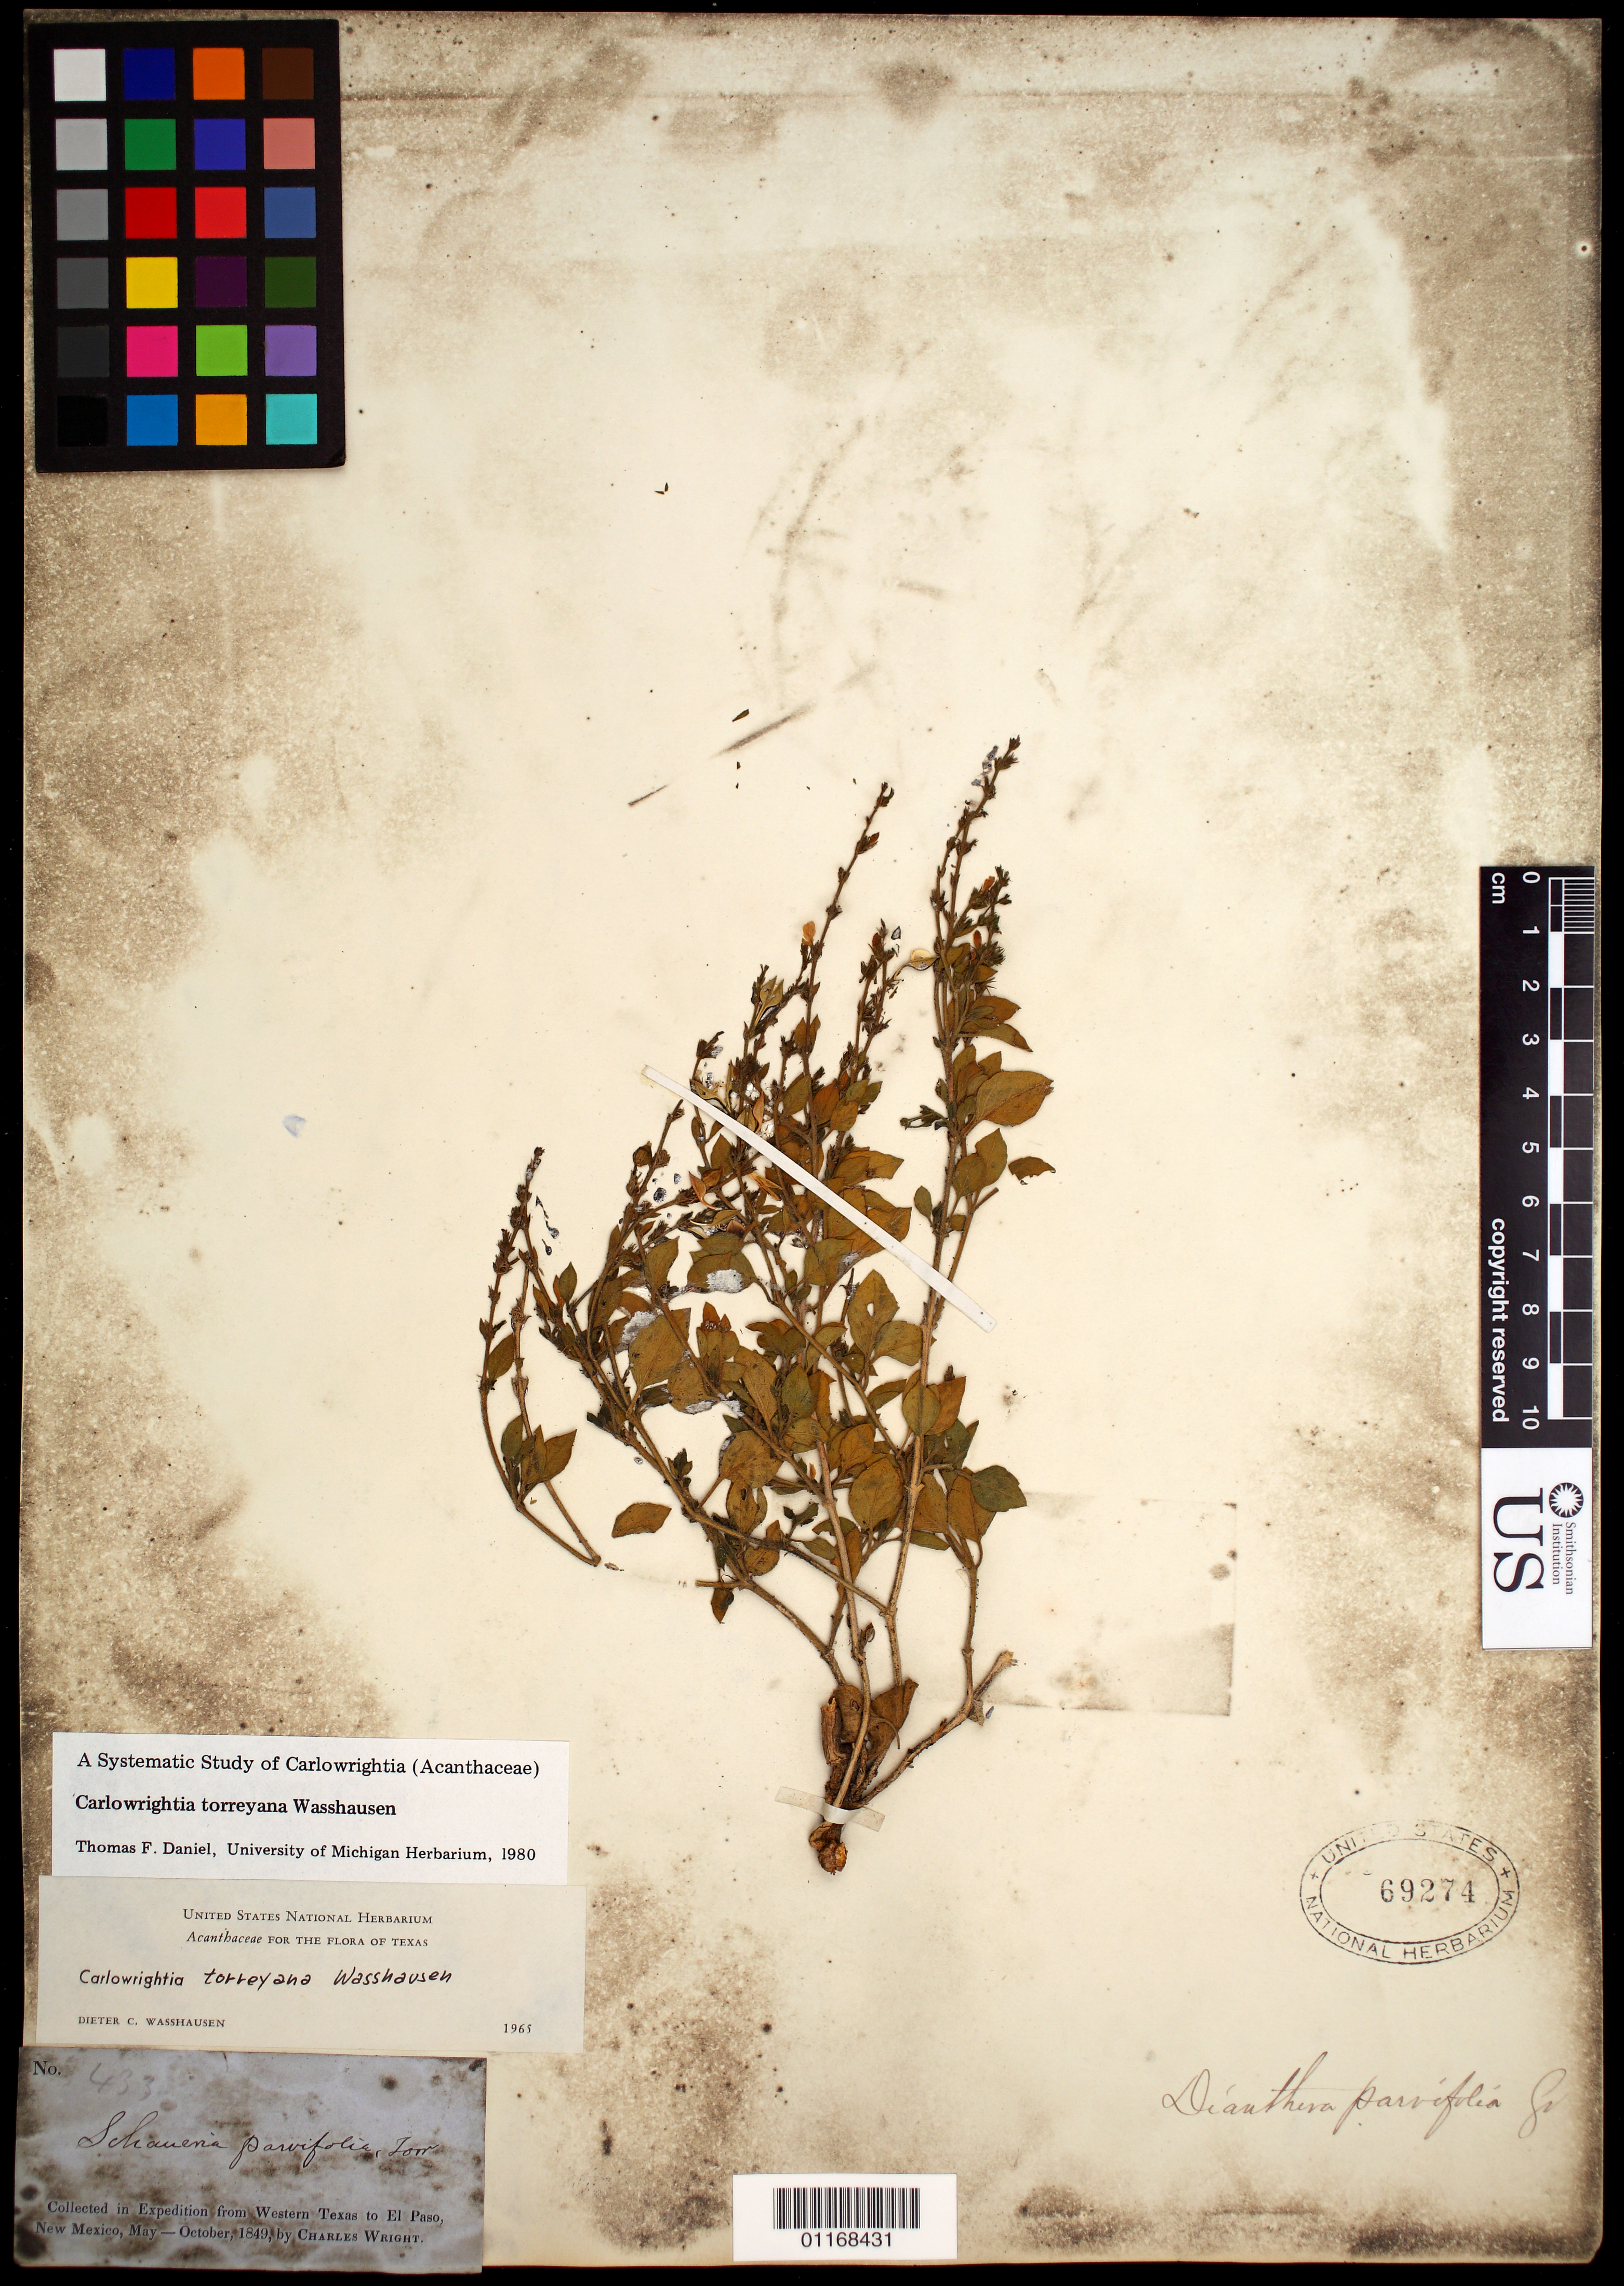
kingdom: Plantae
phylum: Tracheophyta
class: Magnoliopsida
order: Lamiales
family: Acanthaceae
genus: Carlowrightia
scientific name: Carlowrightia torreyana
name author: Wassh.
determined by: Daniel, Thomas F.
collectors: C. Wright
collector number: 433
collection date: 1849-05/1849-10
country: United States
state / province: New Mexico / Texas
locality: from Western Texas to El Paso, New Mexico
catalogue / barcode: US 69274